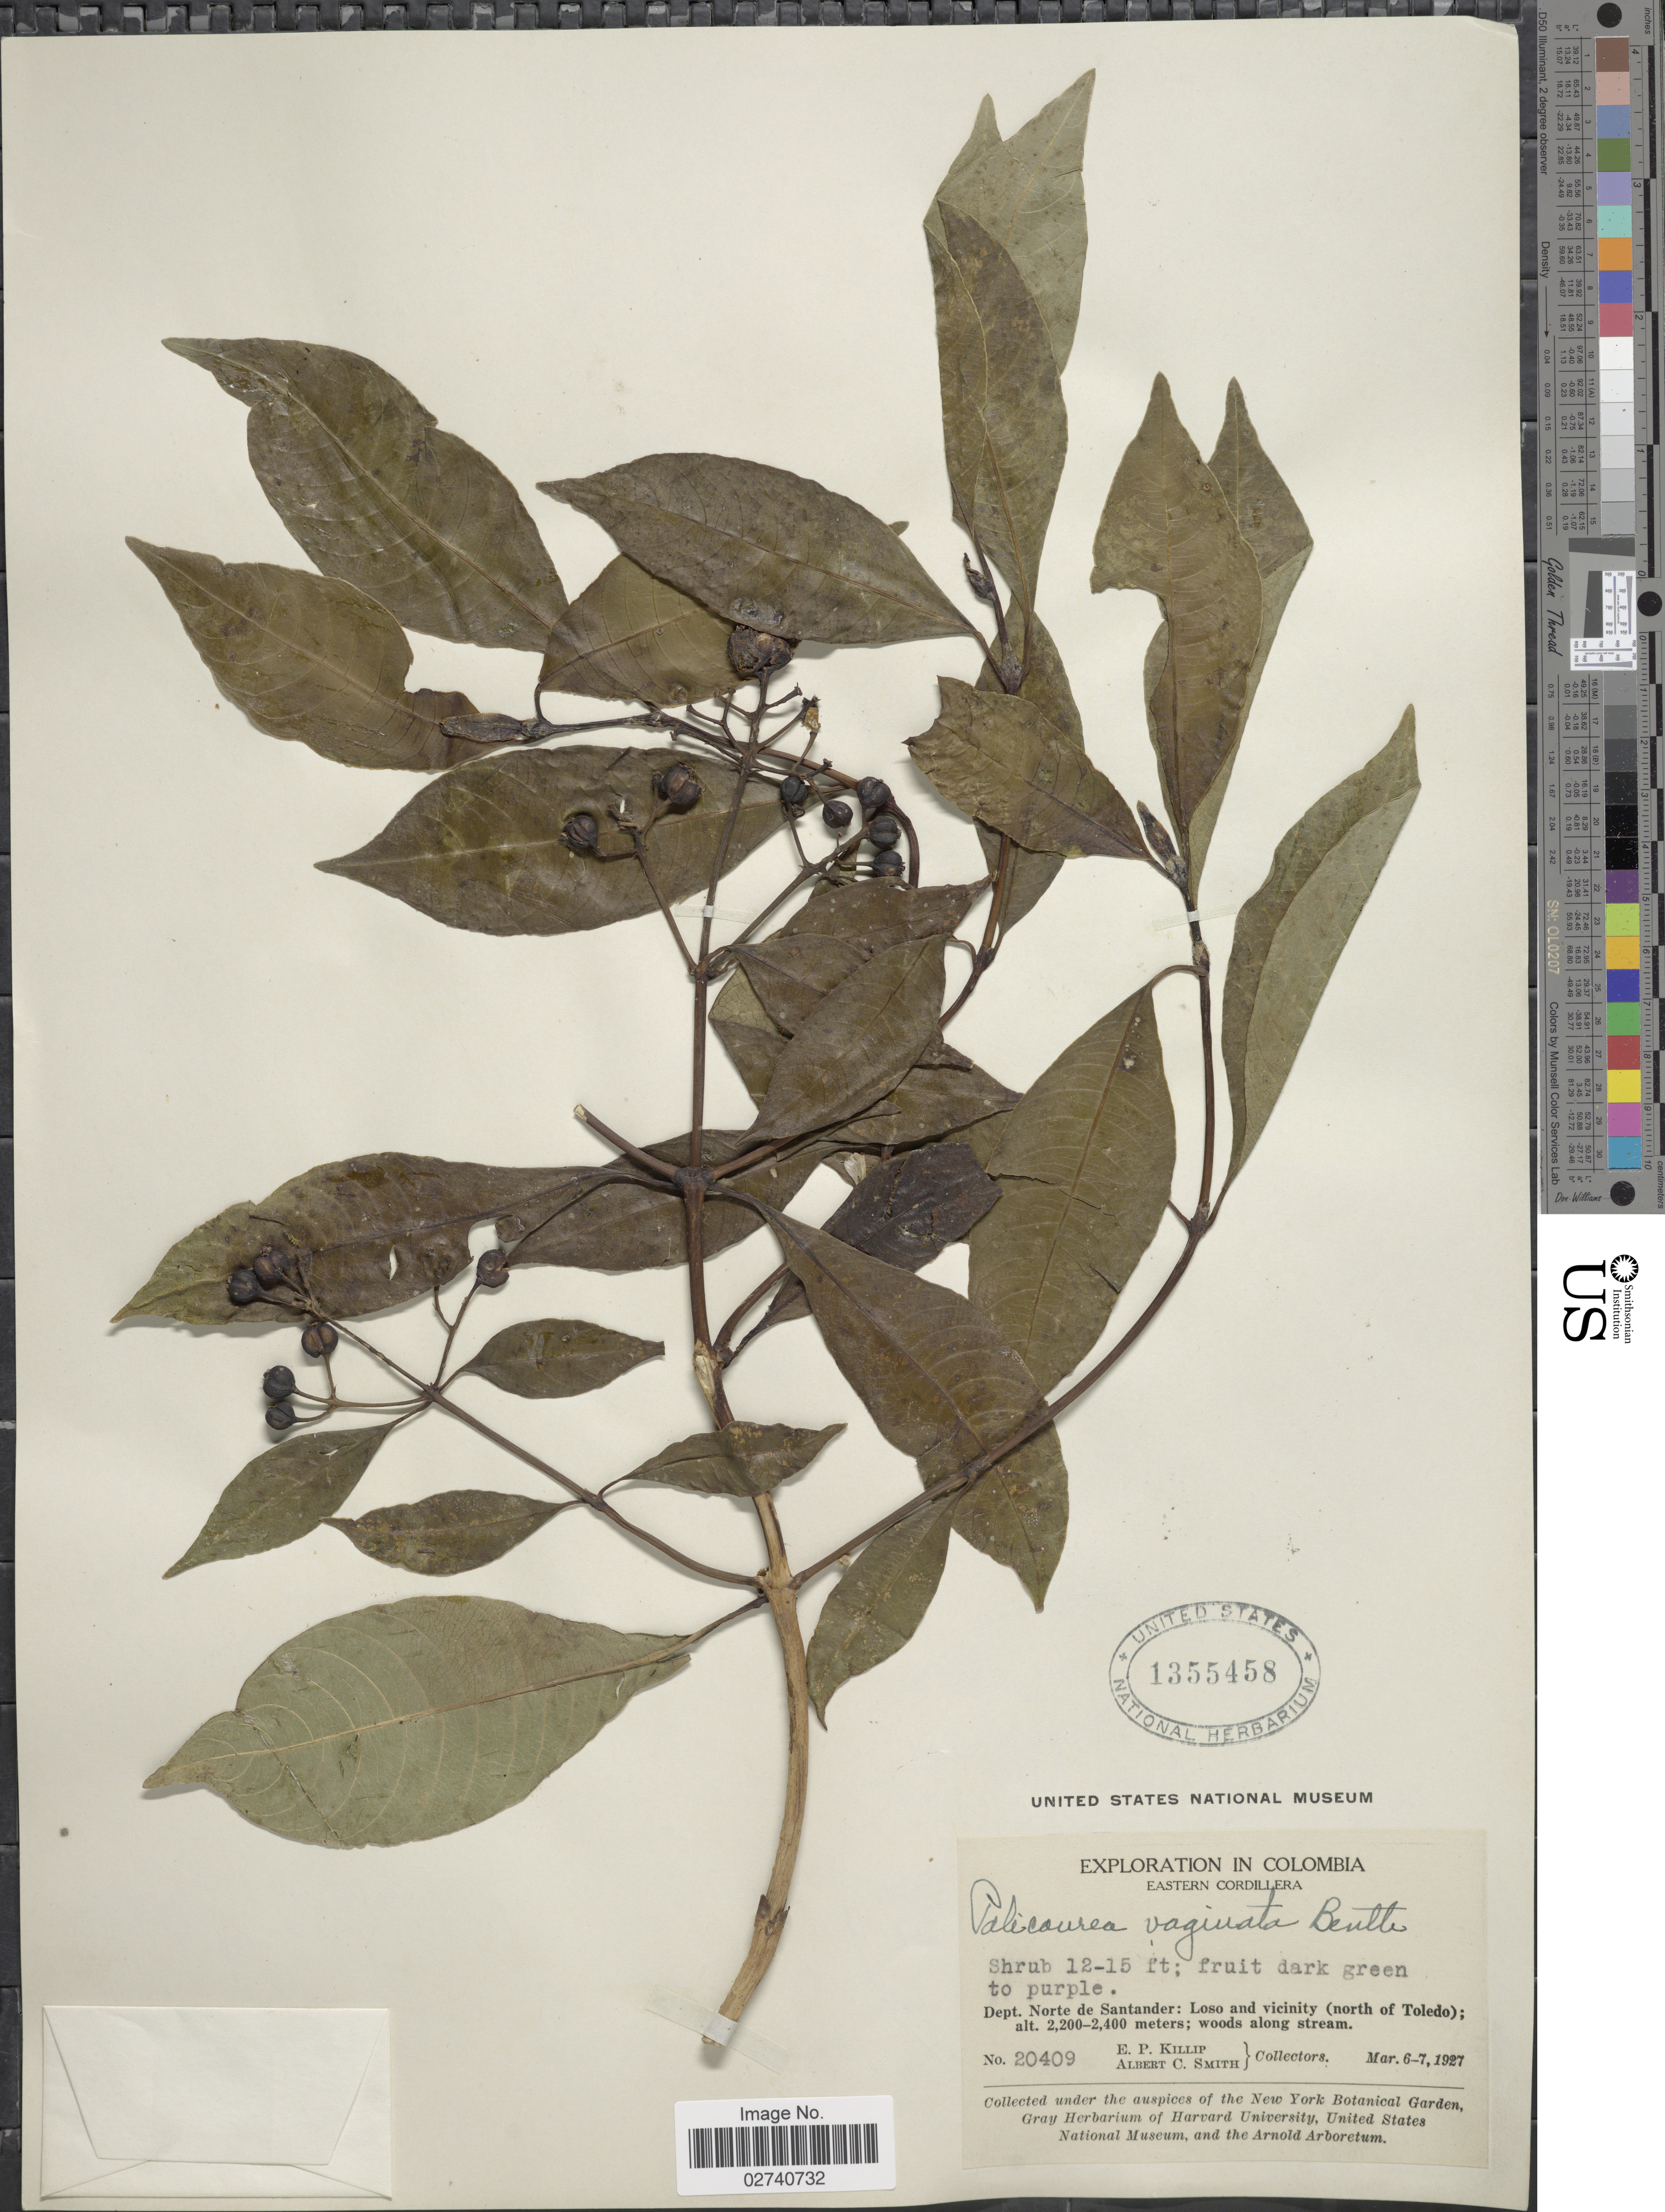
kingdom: Plantae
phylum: Tracheophyta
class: Magnoliopsida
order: Gentianales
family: Rubiaceae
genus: Palicourea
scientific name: Palicourea vaginata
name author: Benth.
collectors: E. P. Killip & A. C. Smith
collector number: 20409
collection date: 1927-03-06/1927-03-07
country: Colombia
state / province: Norte de Santander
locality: Eastern Cordillera: Loso and vicinity (north of Toledo)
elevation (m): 2200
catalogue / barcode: US 1355458